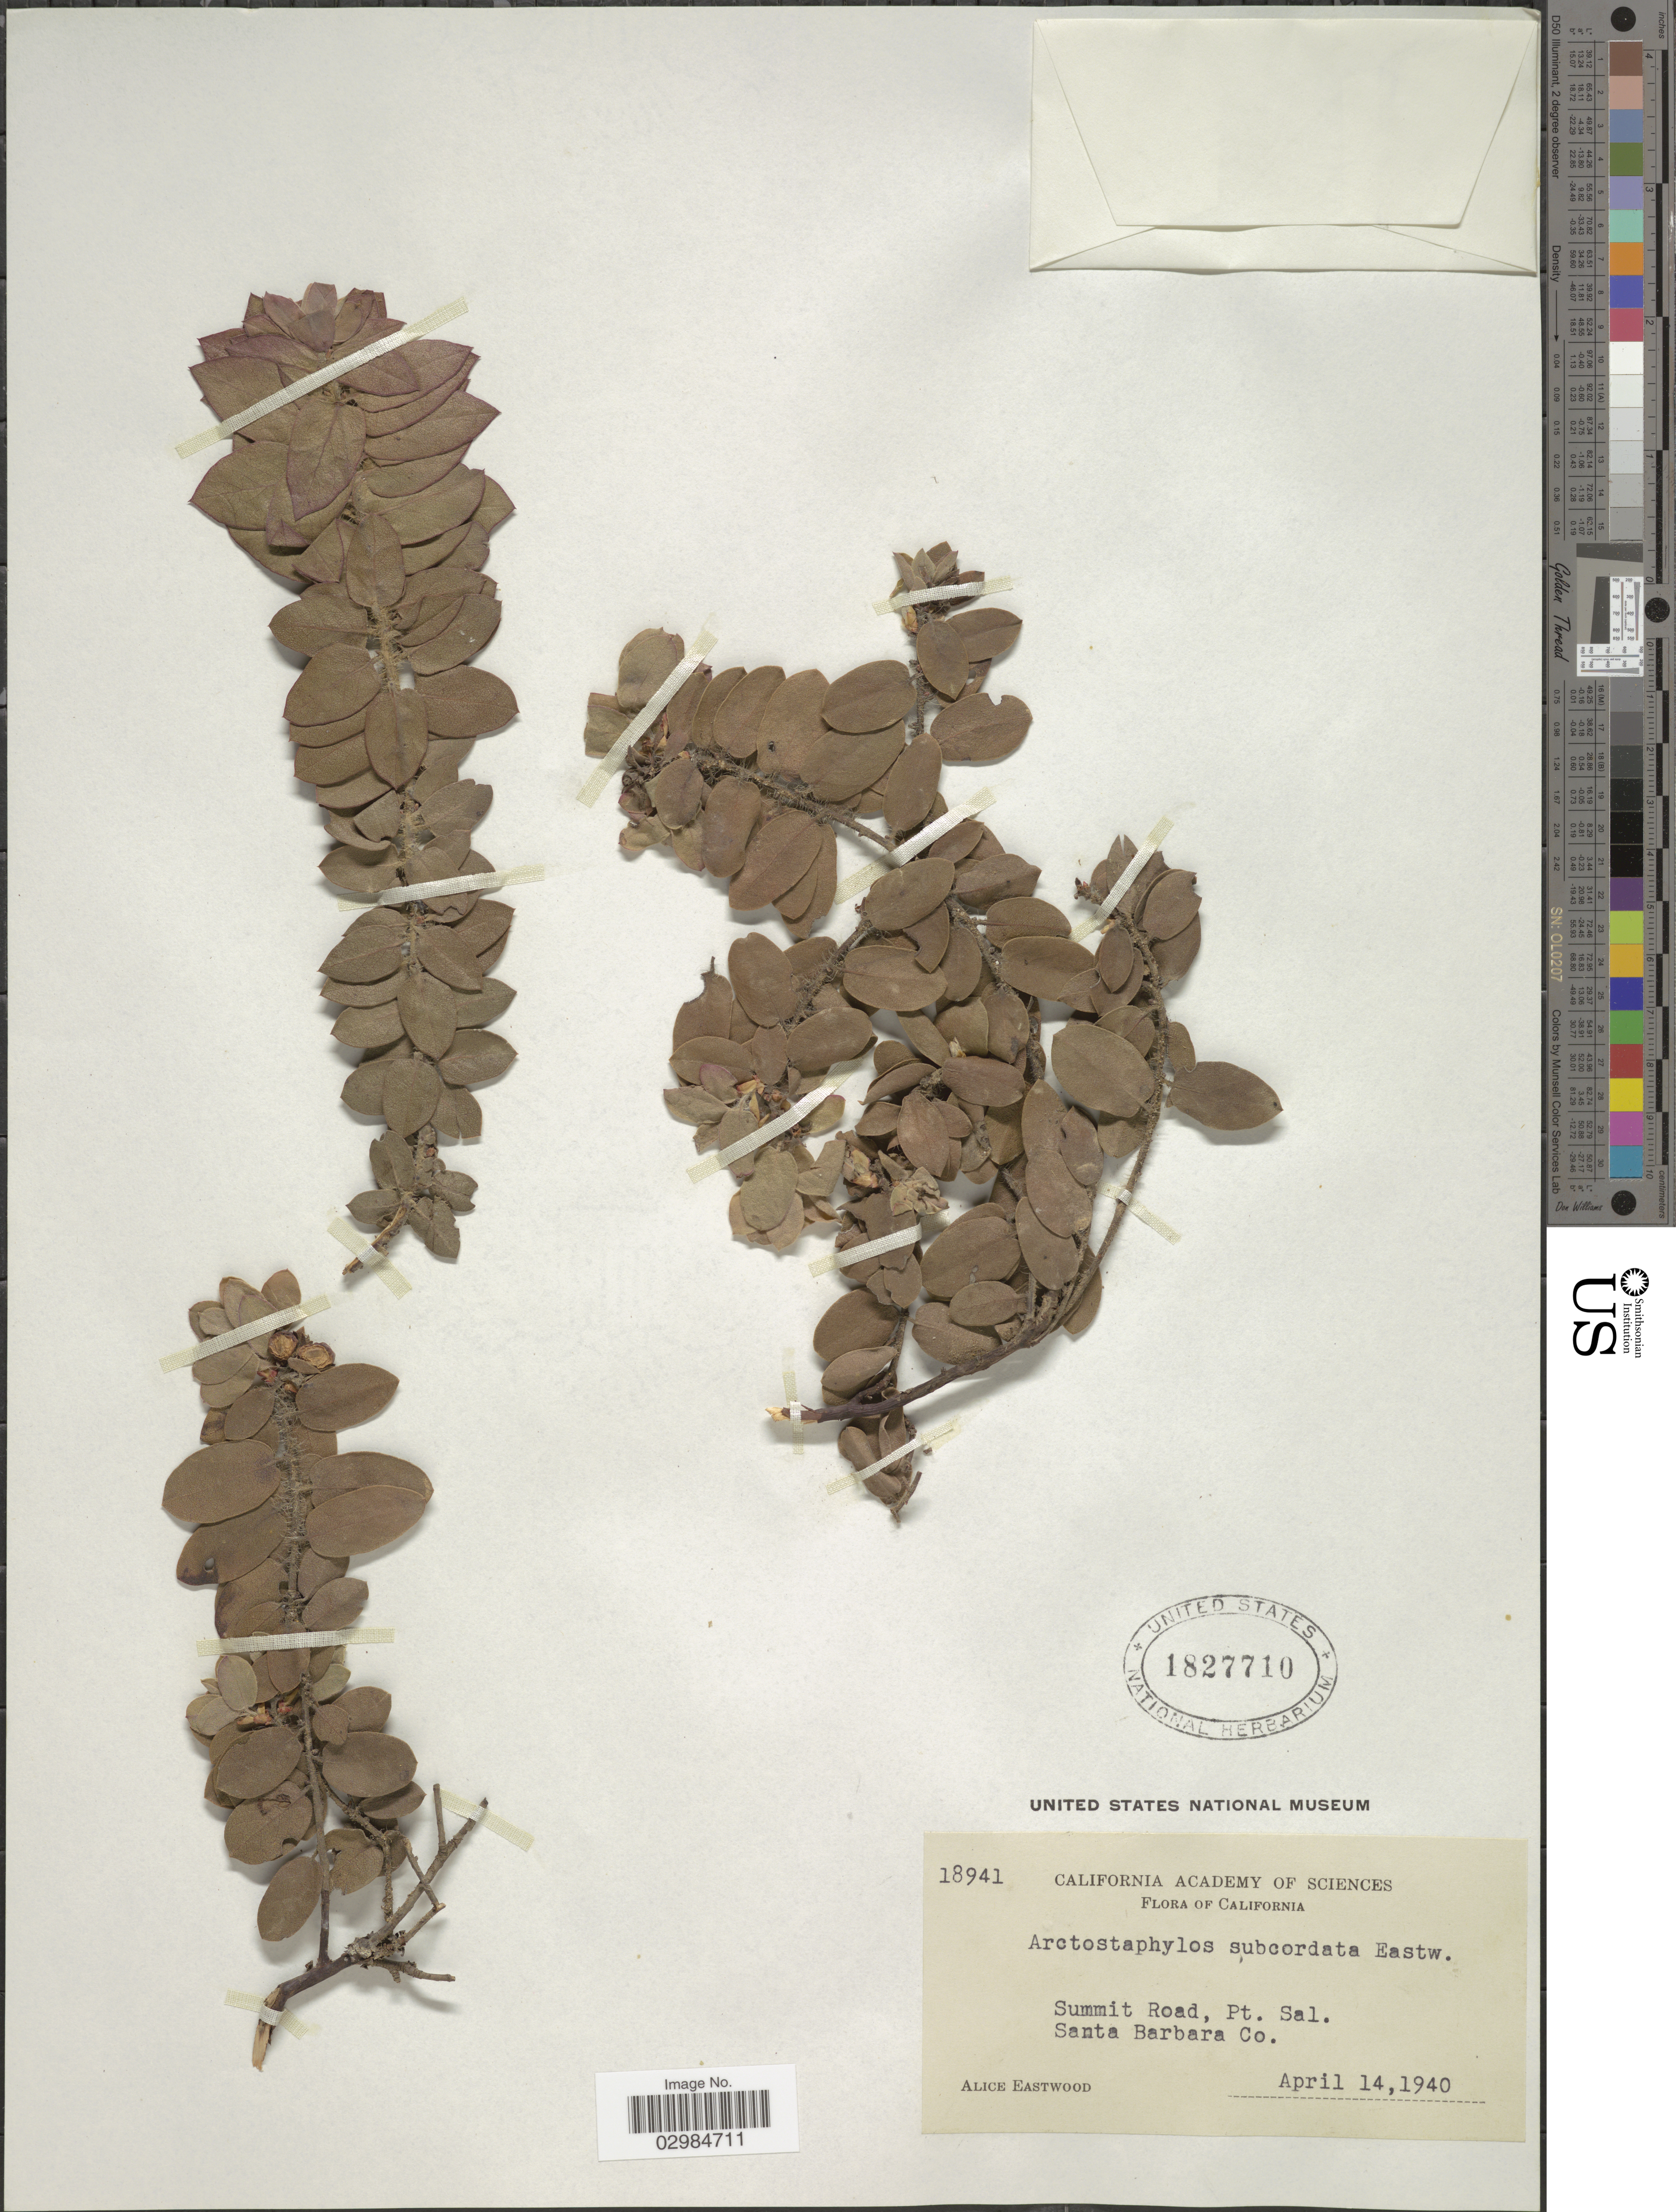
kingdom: Plantae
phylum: Tracheophyta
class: Magnoliopsida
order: Ericales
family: Ericaceae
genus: Arctostaphylos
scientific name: Arctostaphylos subcordata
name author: Eastw.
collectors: A. Eastwood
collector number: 18941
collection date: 1940-04-14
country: United States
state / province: California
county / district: Santa Barbara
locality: Summit Road, Pt. Sal. Santa Barbara Co.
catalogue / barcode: US 1827710